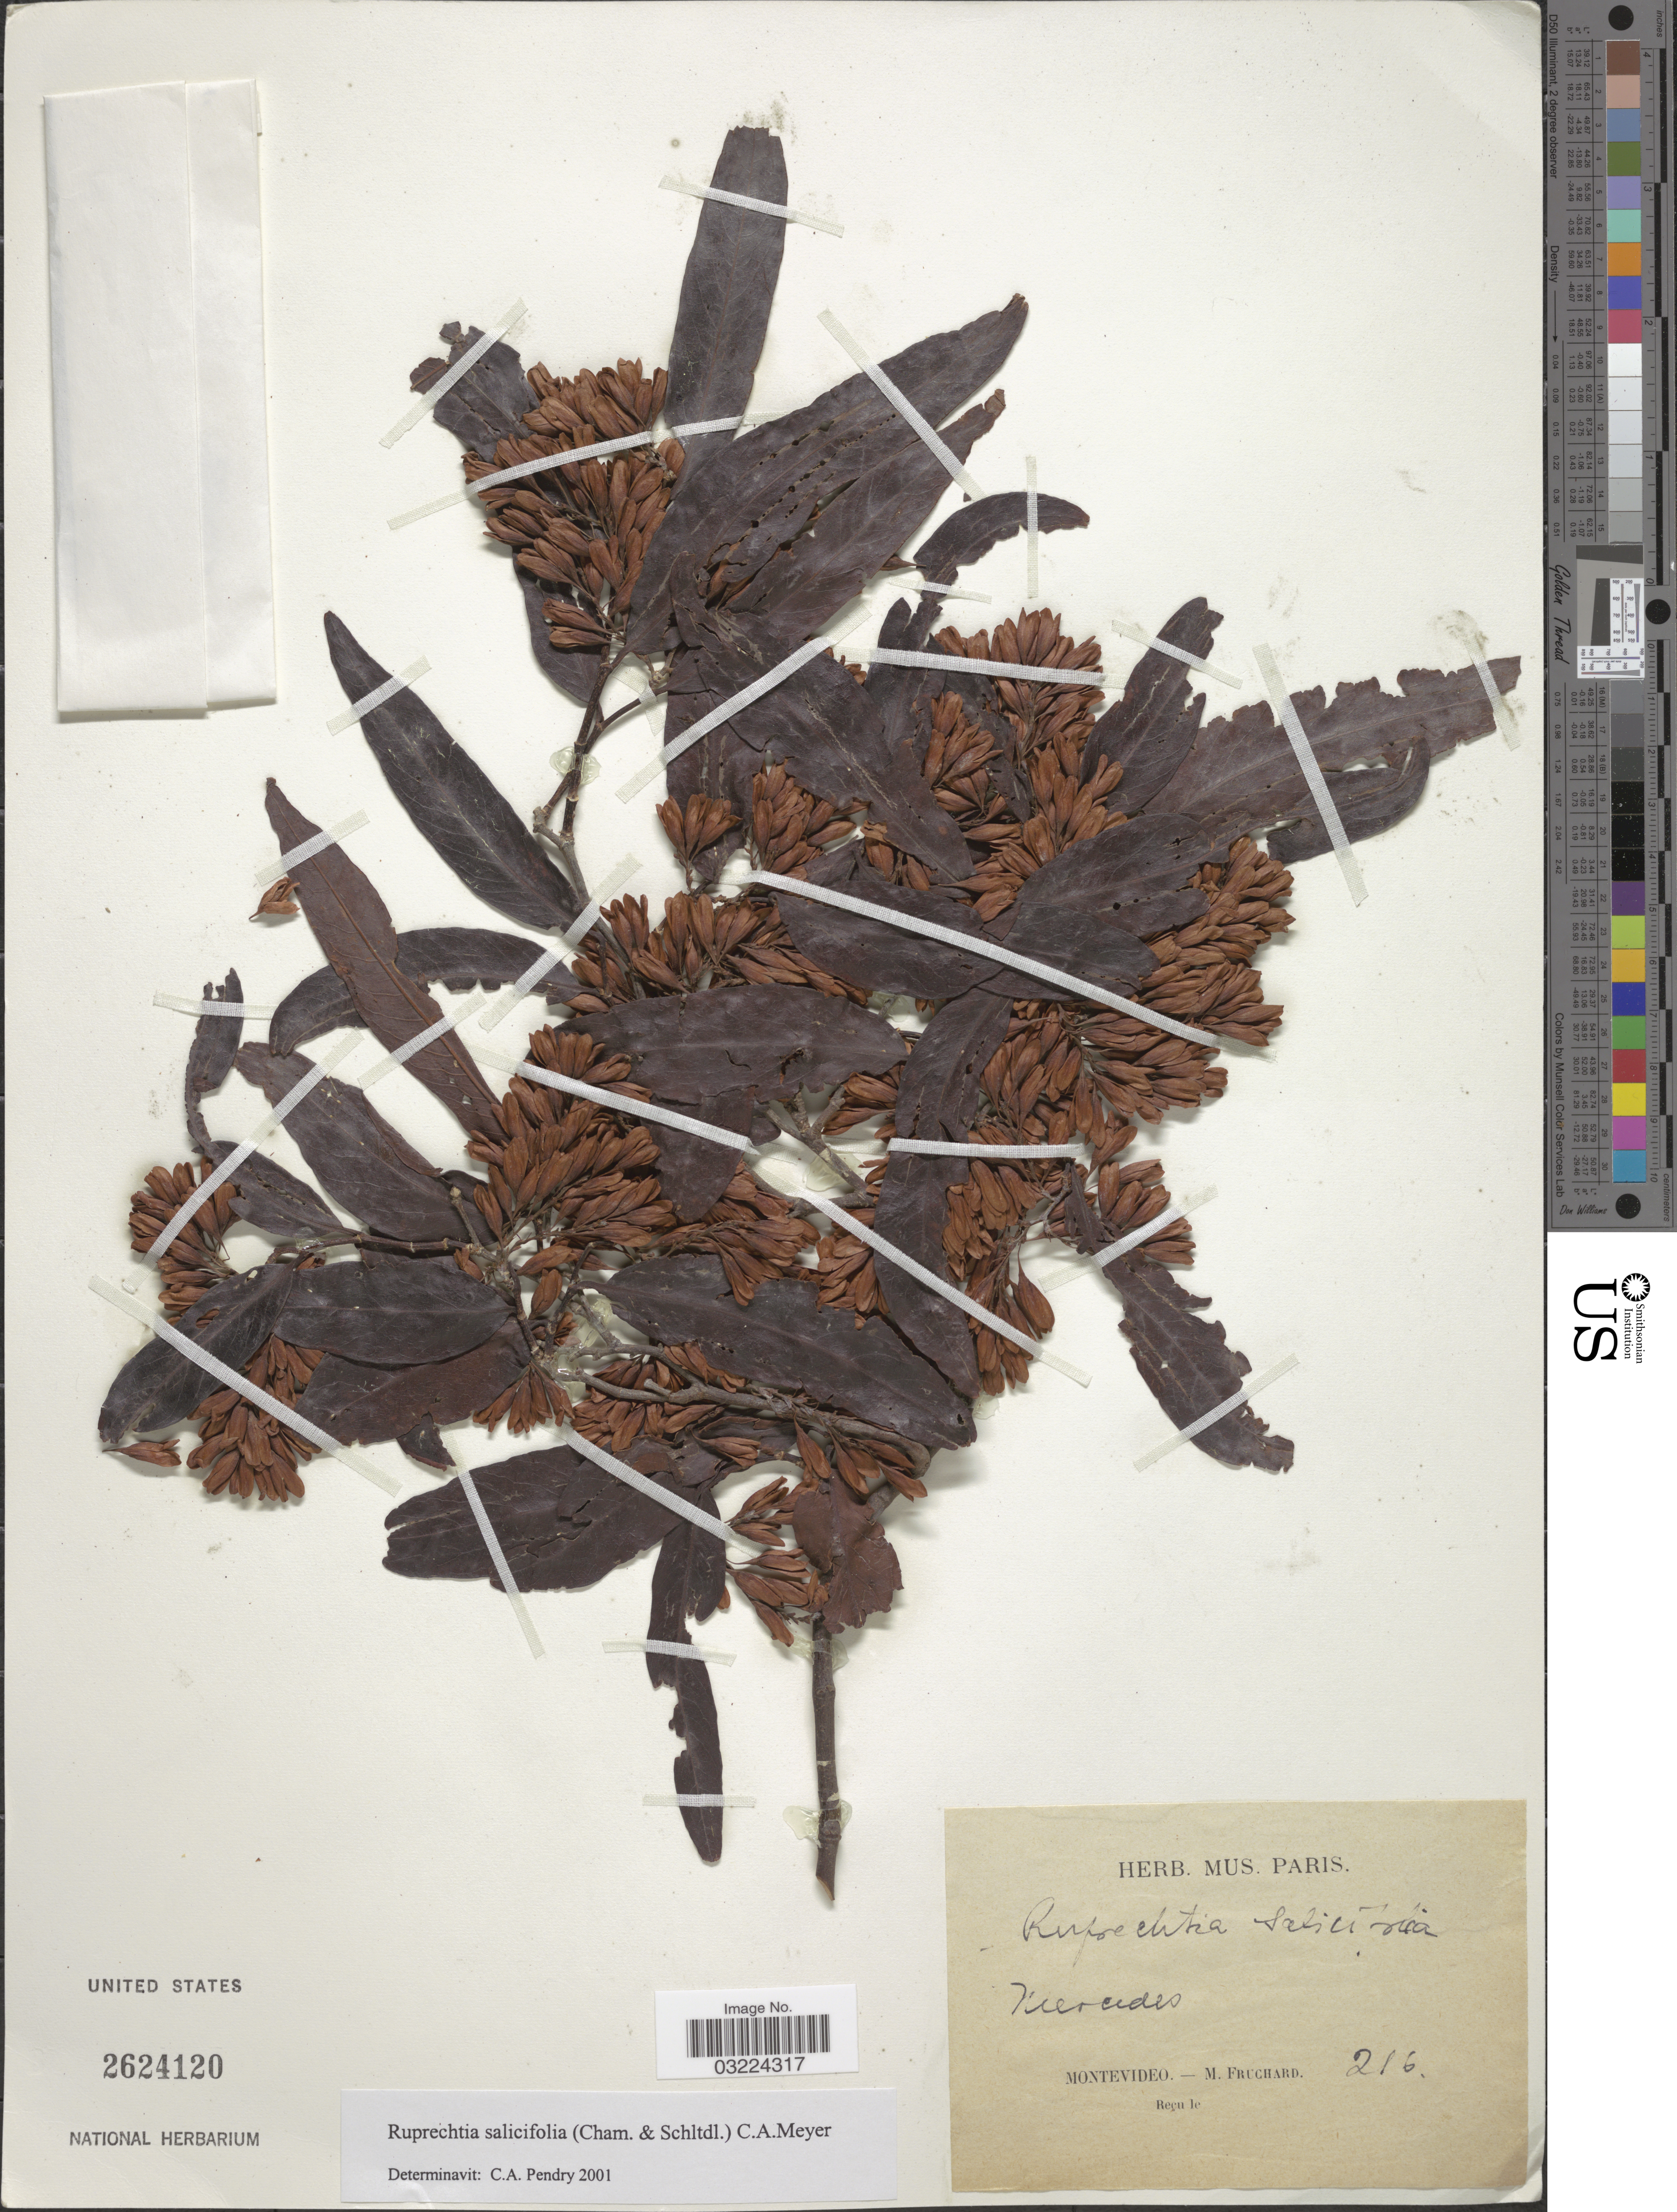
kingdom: Plantae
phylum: Tracheophyta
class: Magnoliopsida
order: Caryophyllales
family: Polygonaceae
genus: Ruprechtia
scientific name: Ruprechtia salicifolia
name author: (Cham. & Schltdl.) C.A. Mey.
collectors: M. Fruchard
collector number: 216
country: Uruguay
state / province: Montevideo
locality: Mercedes.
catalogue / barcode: US 2624120